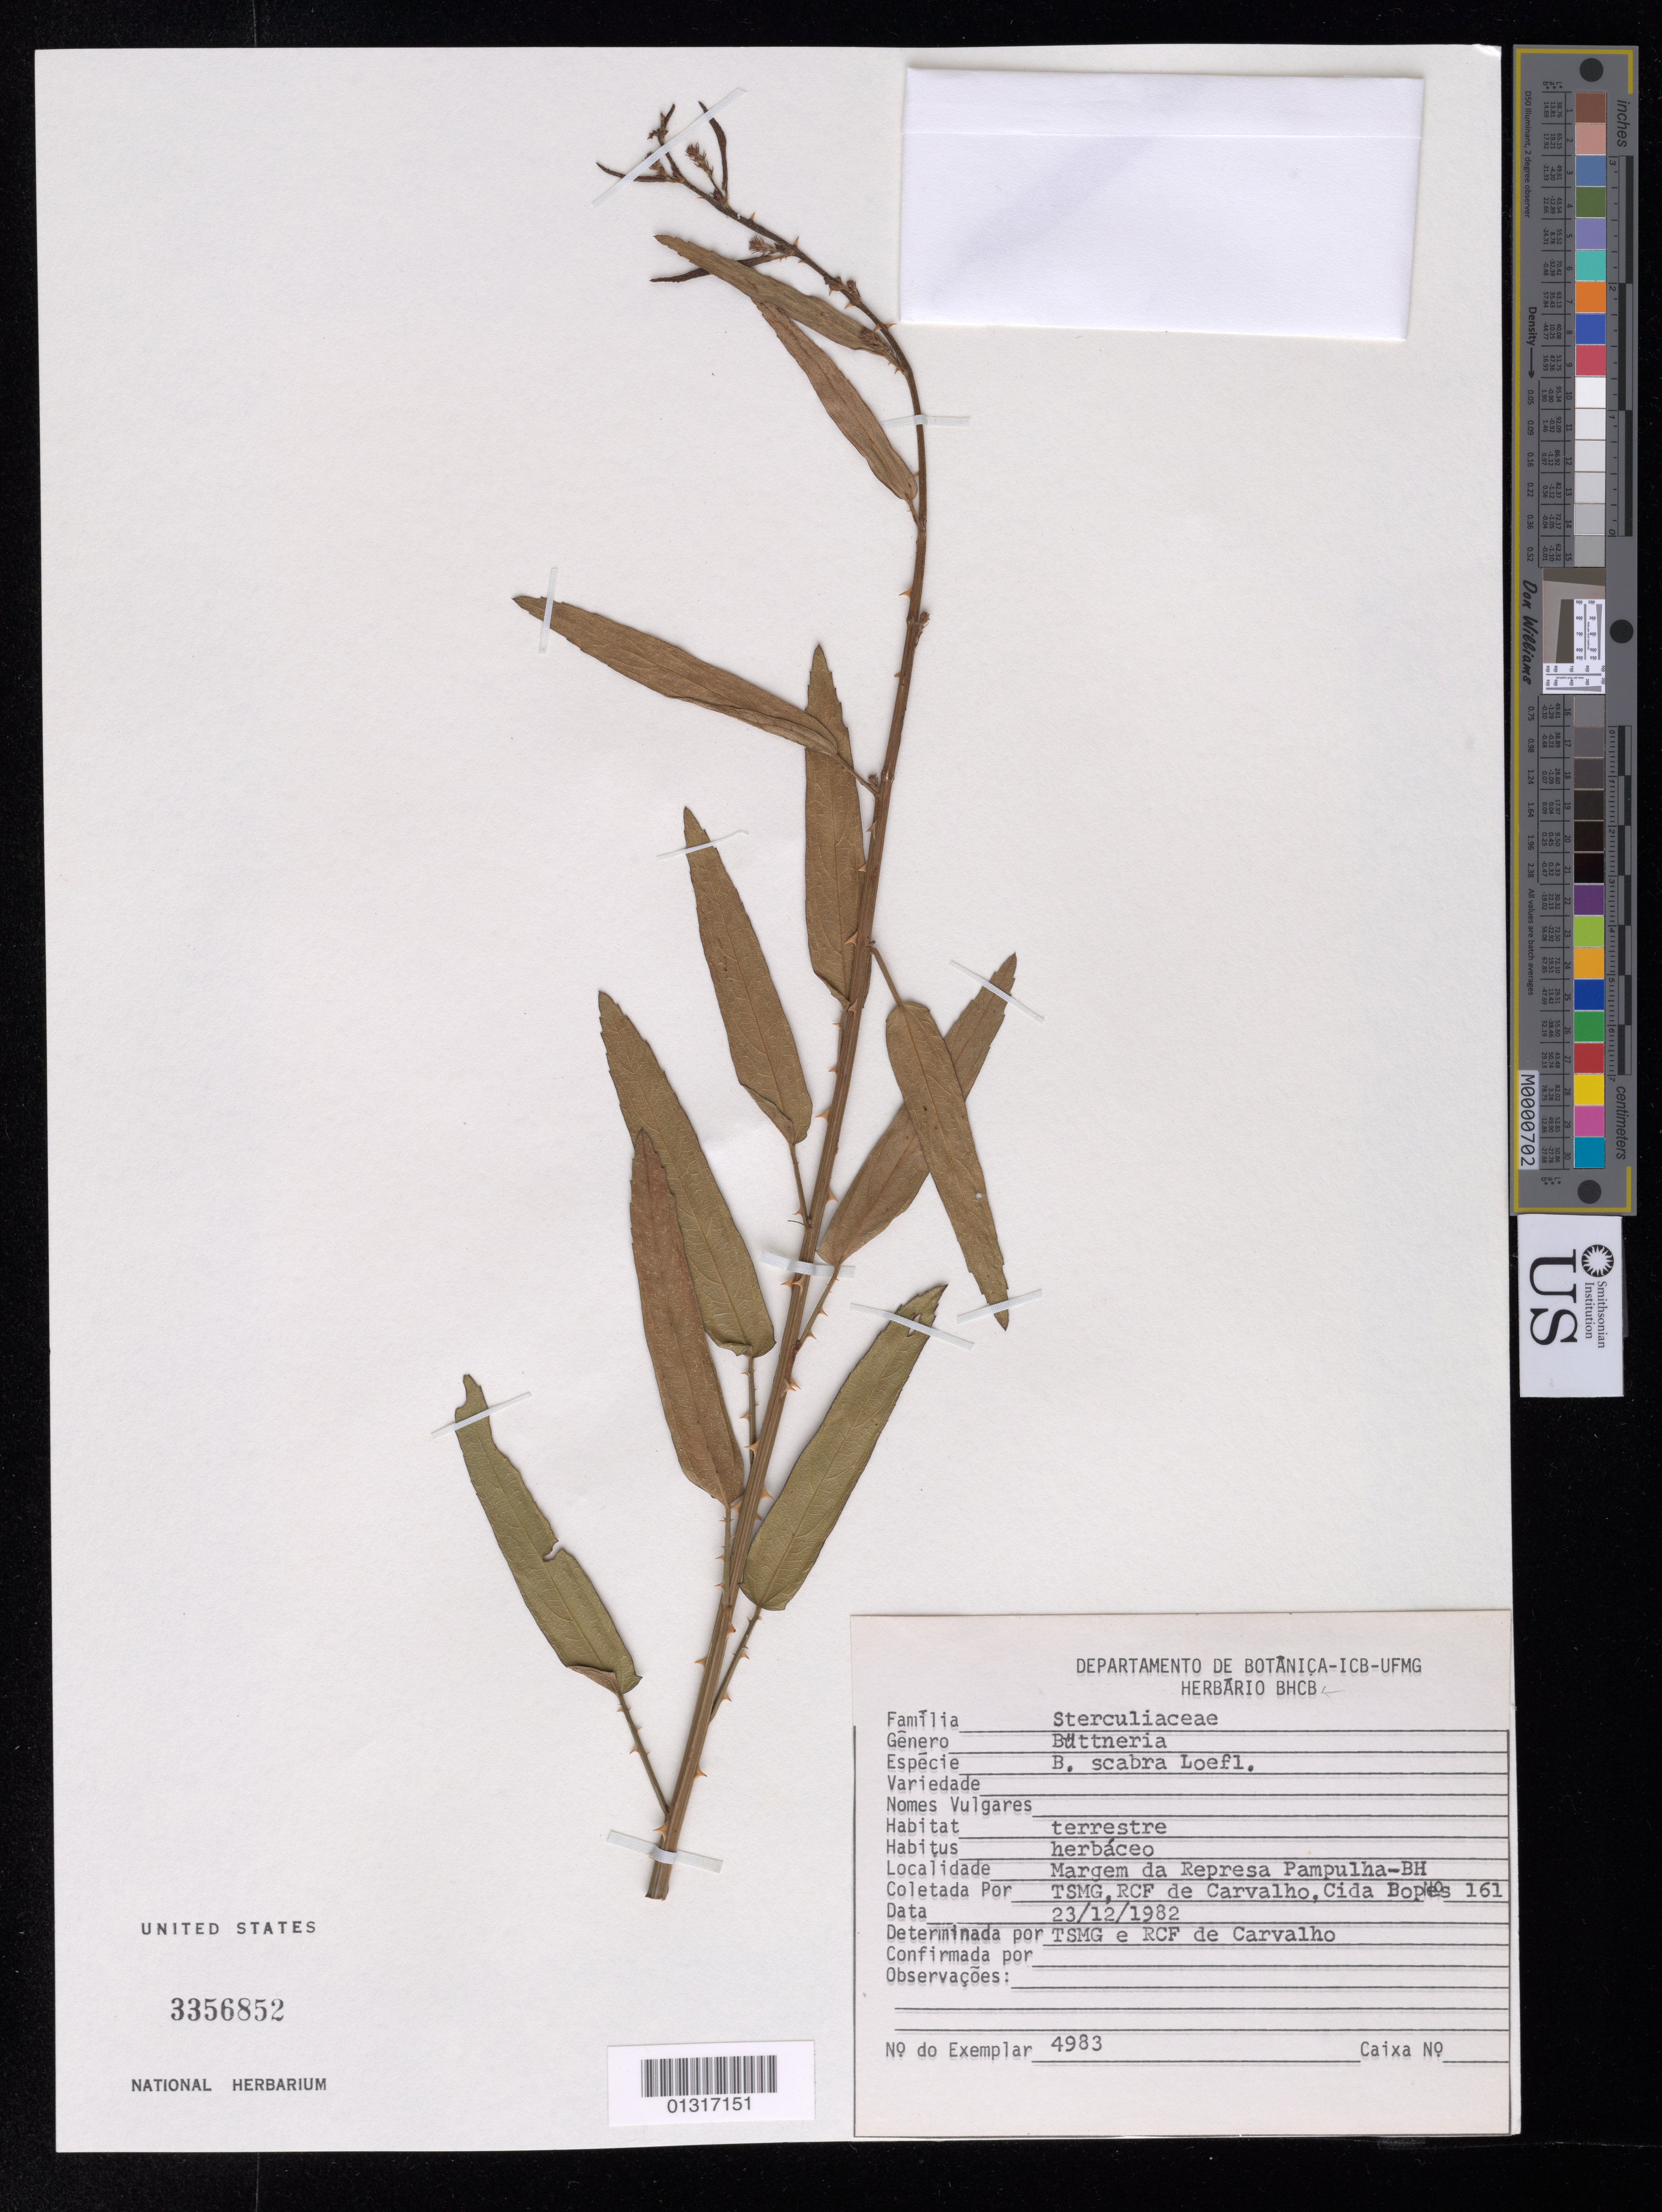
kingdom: Plantae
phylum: Tracheophyta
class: Magnoliopsida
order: Malvales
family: Malvaceae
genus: Byttneria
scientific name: Byttneria sp.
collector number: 161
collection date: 1982-12-23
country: Brazil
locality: Margem da Represa Pampulha - BH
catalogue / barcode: US 3356852